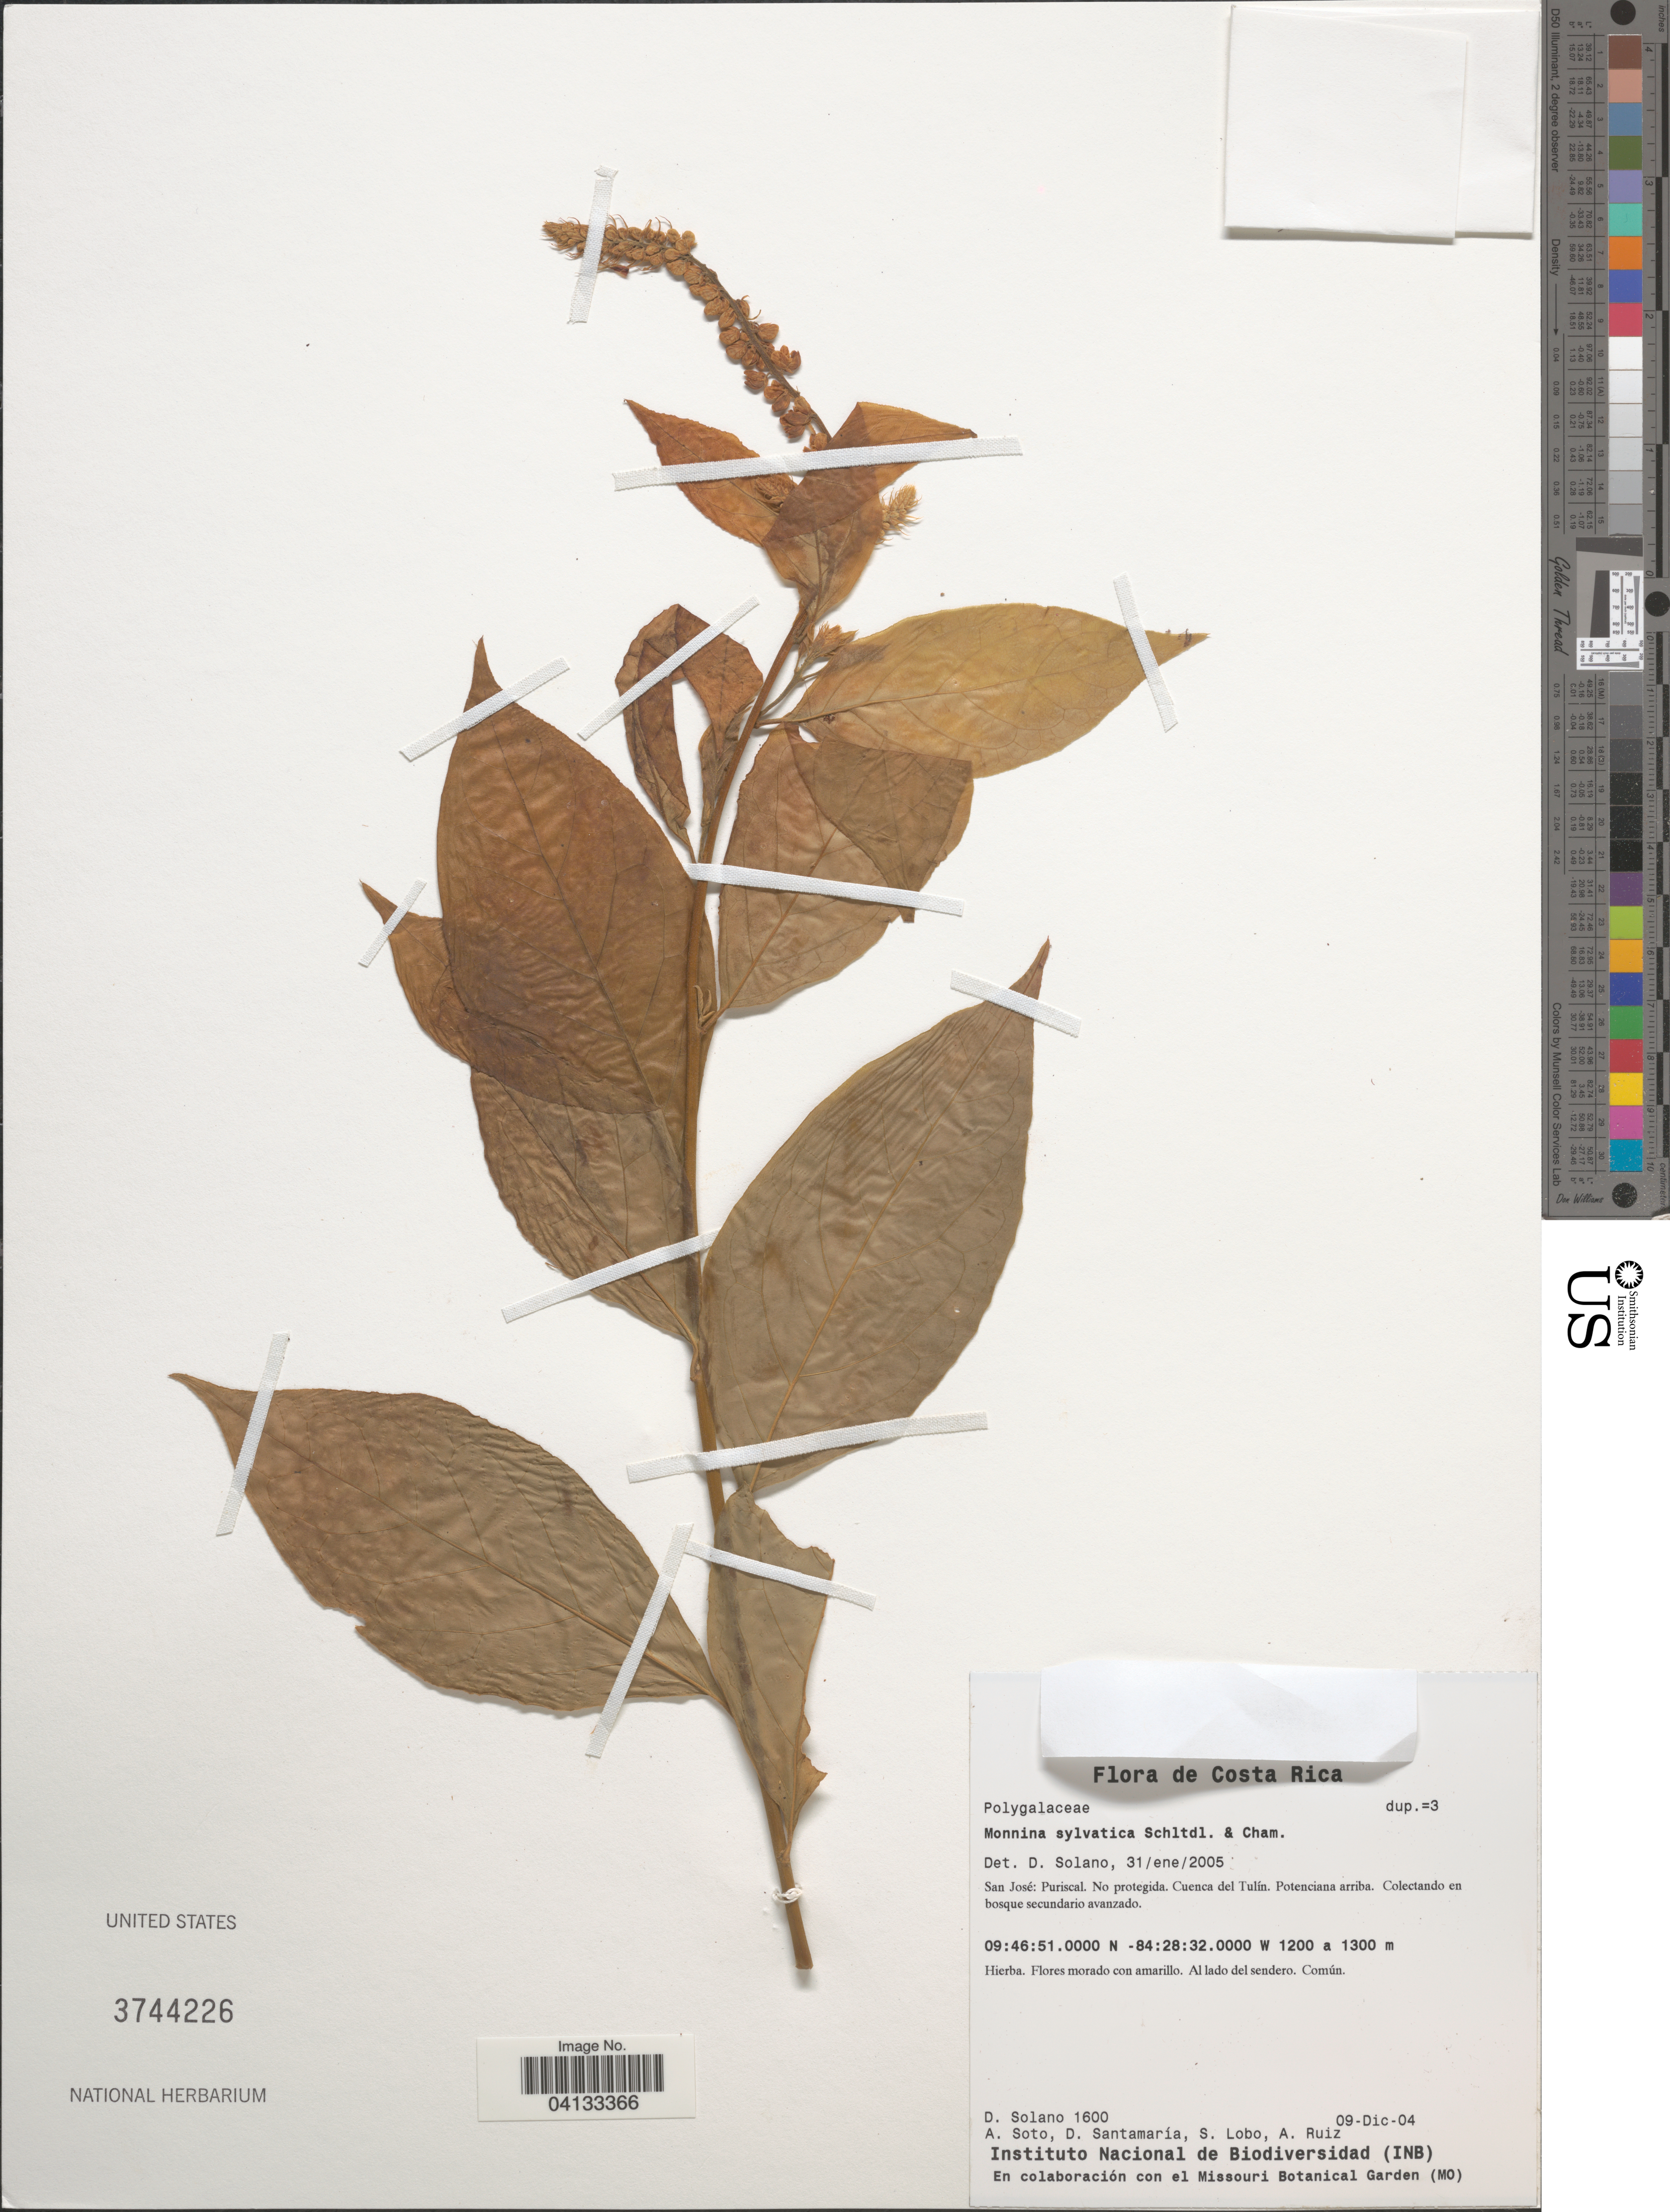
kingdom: Plantae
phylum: Tracheophyta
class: Magnoliopsida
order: Fabales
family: Polygalaceae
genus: Monnina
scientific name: Monnina sylvatica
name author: Schltdl. & Cham.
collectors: D. Solano, A. Soto, D. Santamaria, S. Lobo & A. Ruiz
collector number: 1600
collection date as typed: Transcribed d/m/y: 9/12/4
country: Costa Rica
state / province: San José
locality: Puriscal. No protegida. Cuenca del Tulín. Potenciana arriba.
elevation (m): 1200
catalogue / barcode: US 3744226